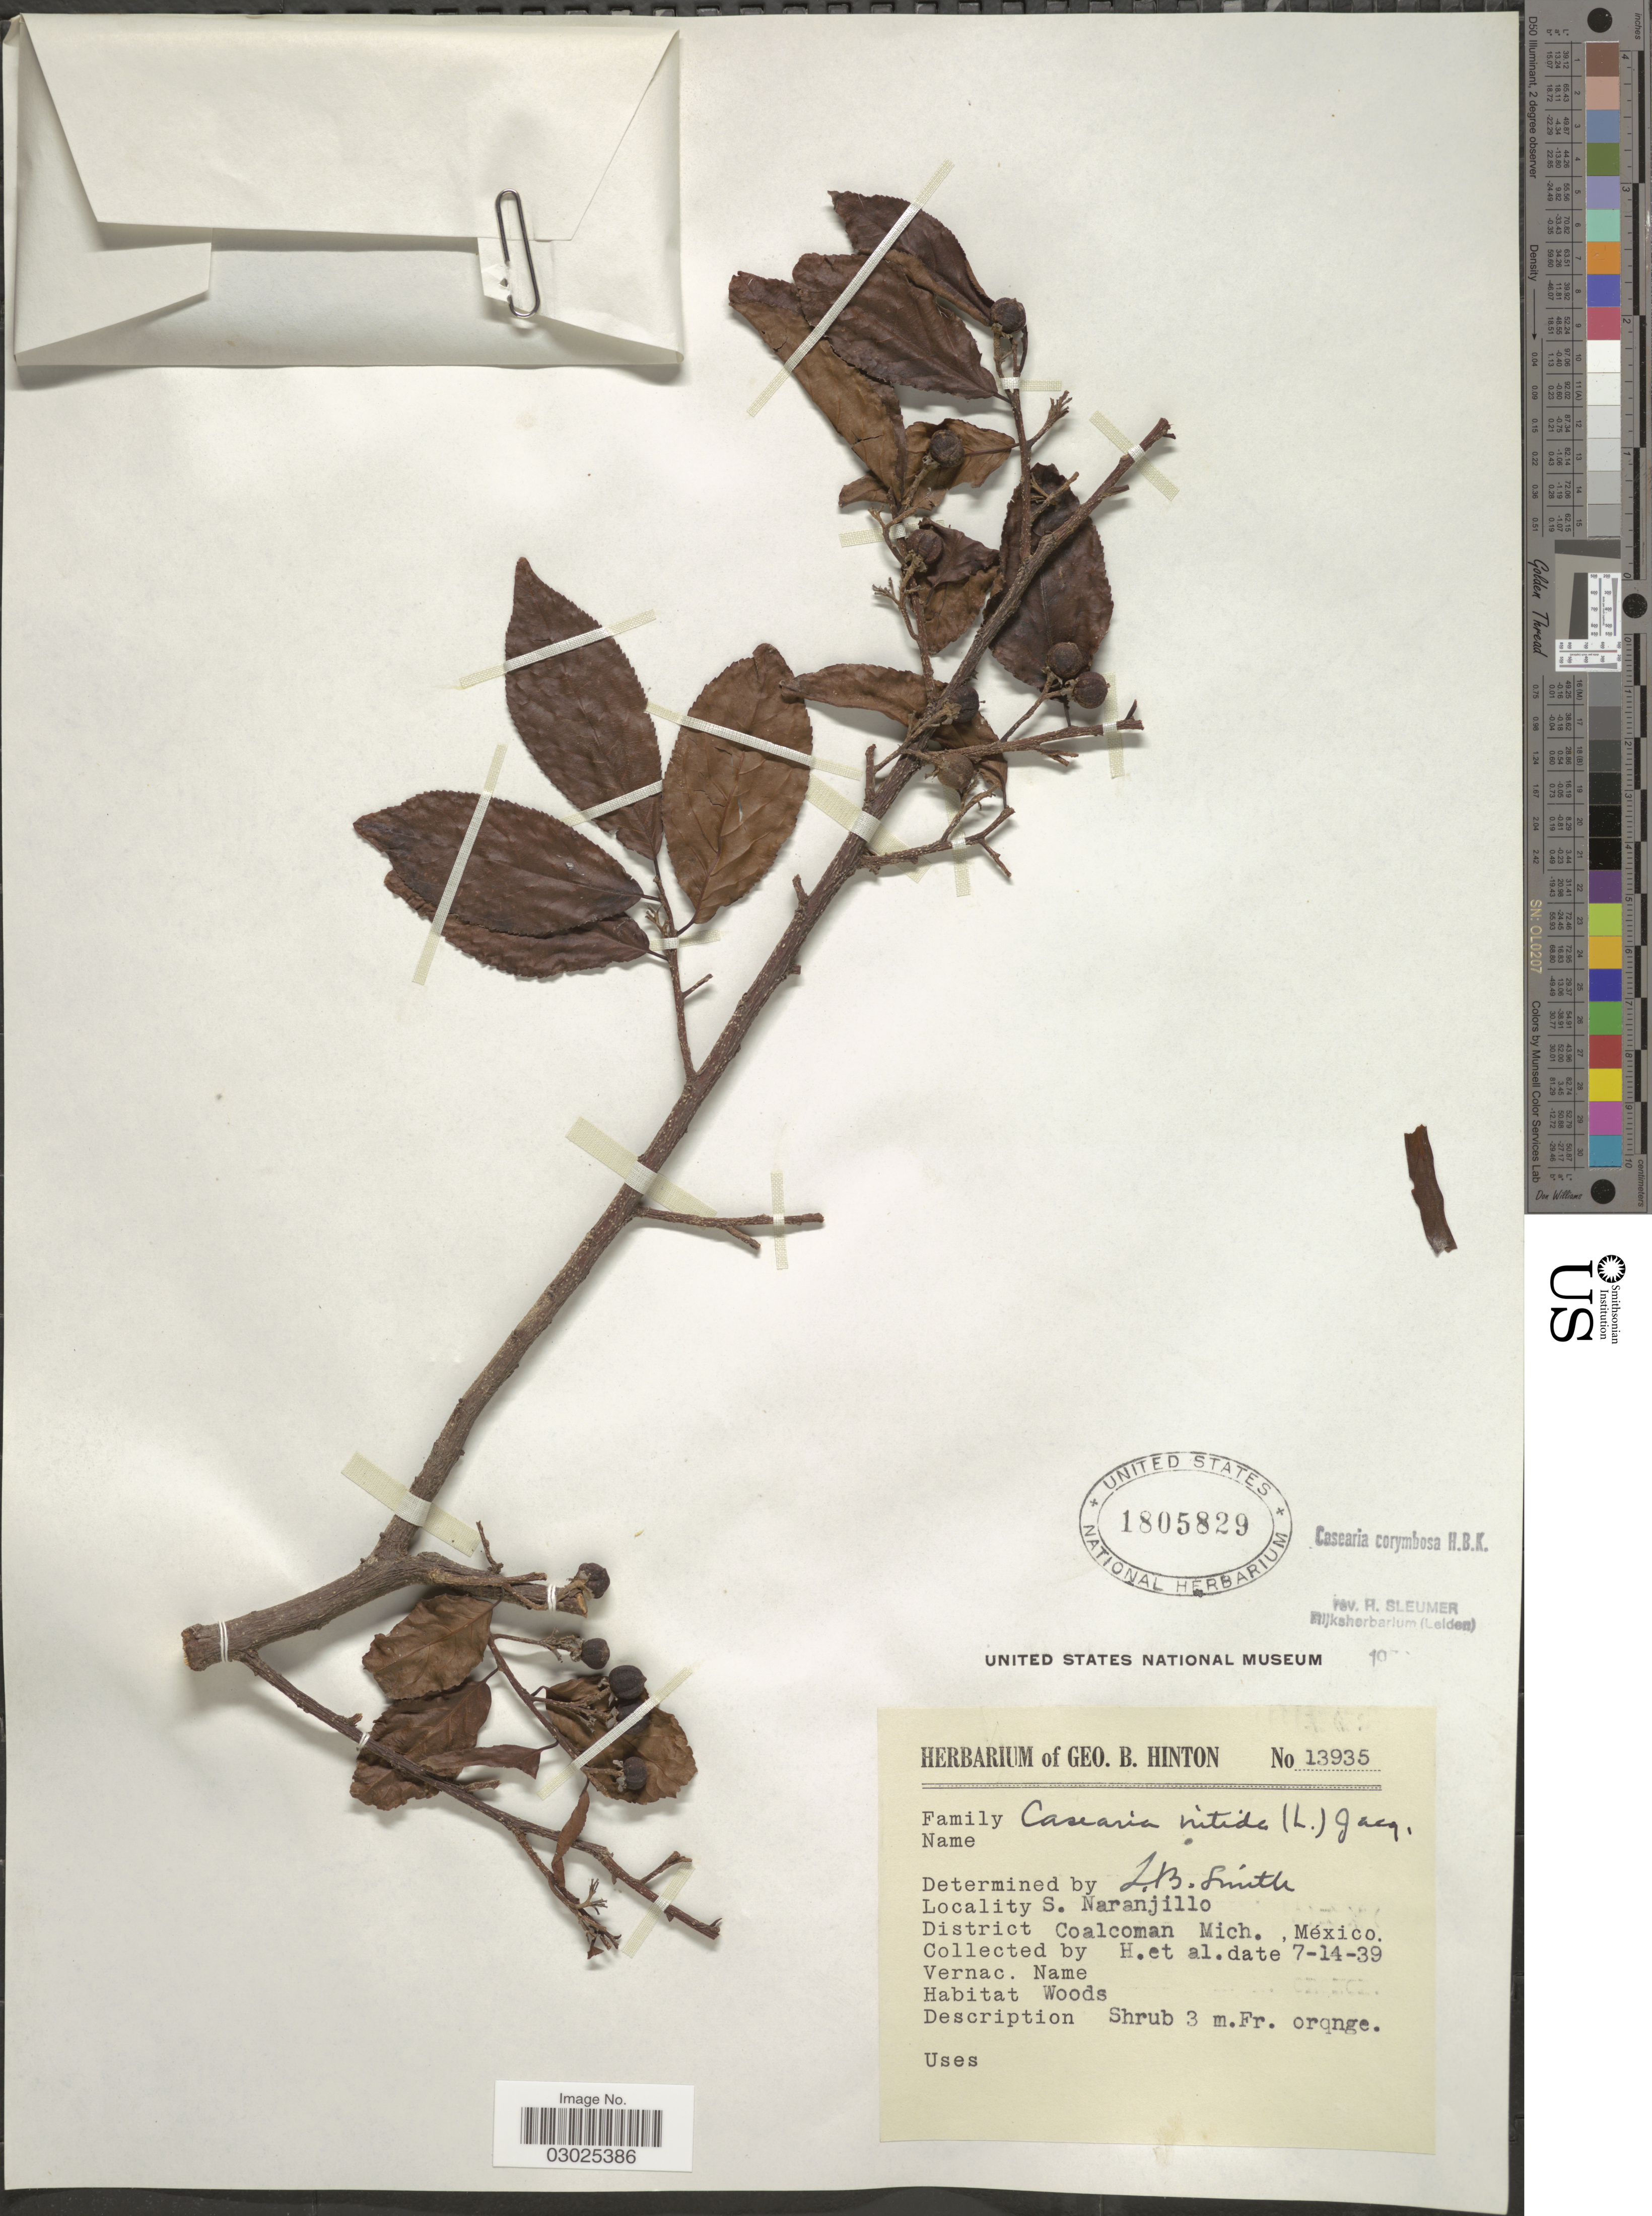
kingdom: Plantae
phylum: Tracheophyta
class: Magnoliopsida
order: Malpighiales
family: Salicaceae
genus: Casearia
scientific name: Casearia corymbosa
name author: Kunth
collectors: G. B. Hinton & et al.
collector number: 13935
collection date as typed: Transcribed d/m/y: 14/7/39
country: Mexico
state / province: Michoacán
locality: S. Naranjillo. District Coalcoman.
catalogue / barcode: US 1805829